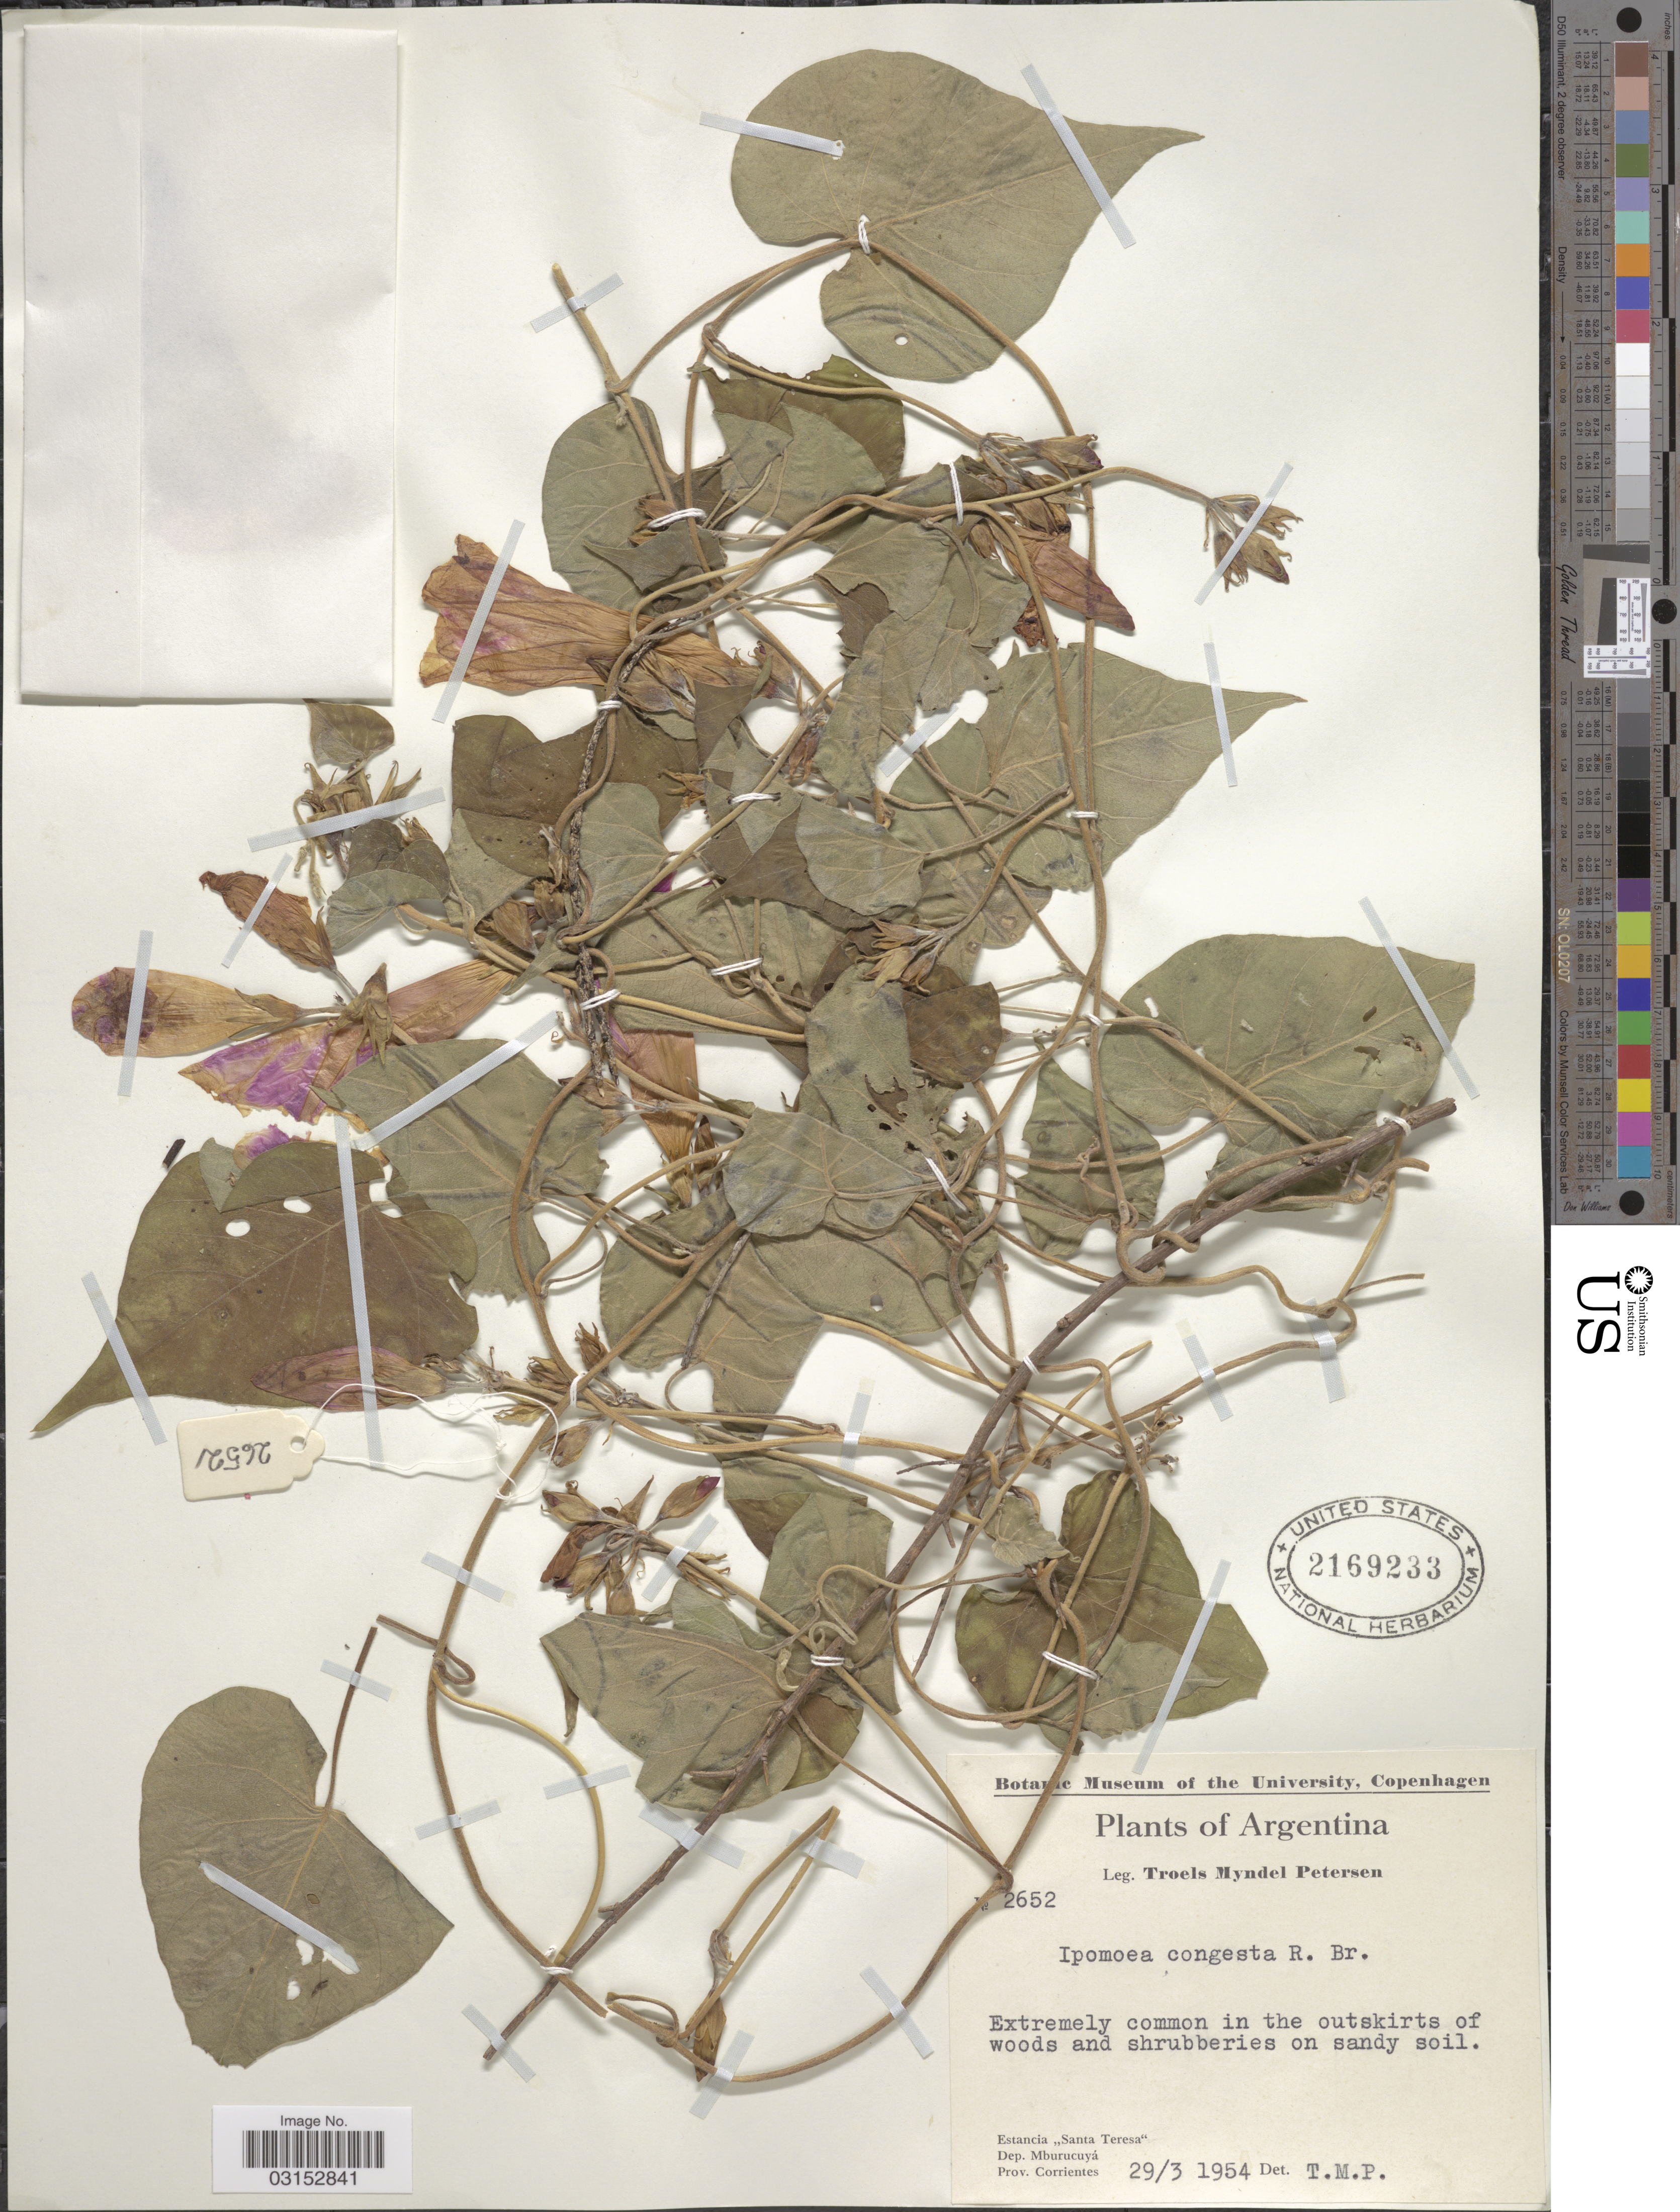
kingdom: Plantae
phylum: Tracheophyta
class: Magnoliopsida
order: Solanales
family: Convolvulaceae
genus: Ipomoea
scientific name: Ipomoea indica (Burm.) Merr. var. indica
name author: (Burm.) Merr.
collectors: T. M. Petersen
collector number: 2652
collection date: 1954-03-29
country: Argentina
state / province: Corrientes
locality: Estancia "Santa Teresa". Dep. Mburucuyá.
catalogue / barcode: US 2169233